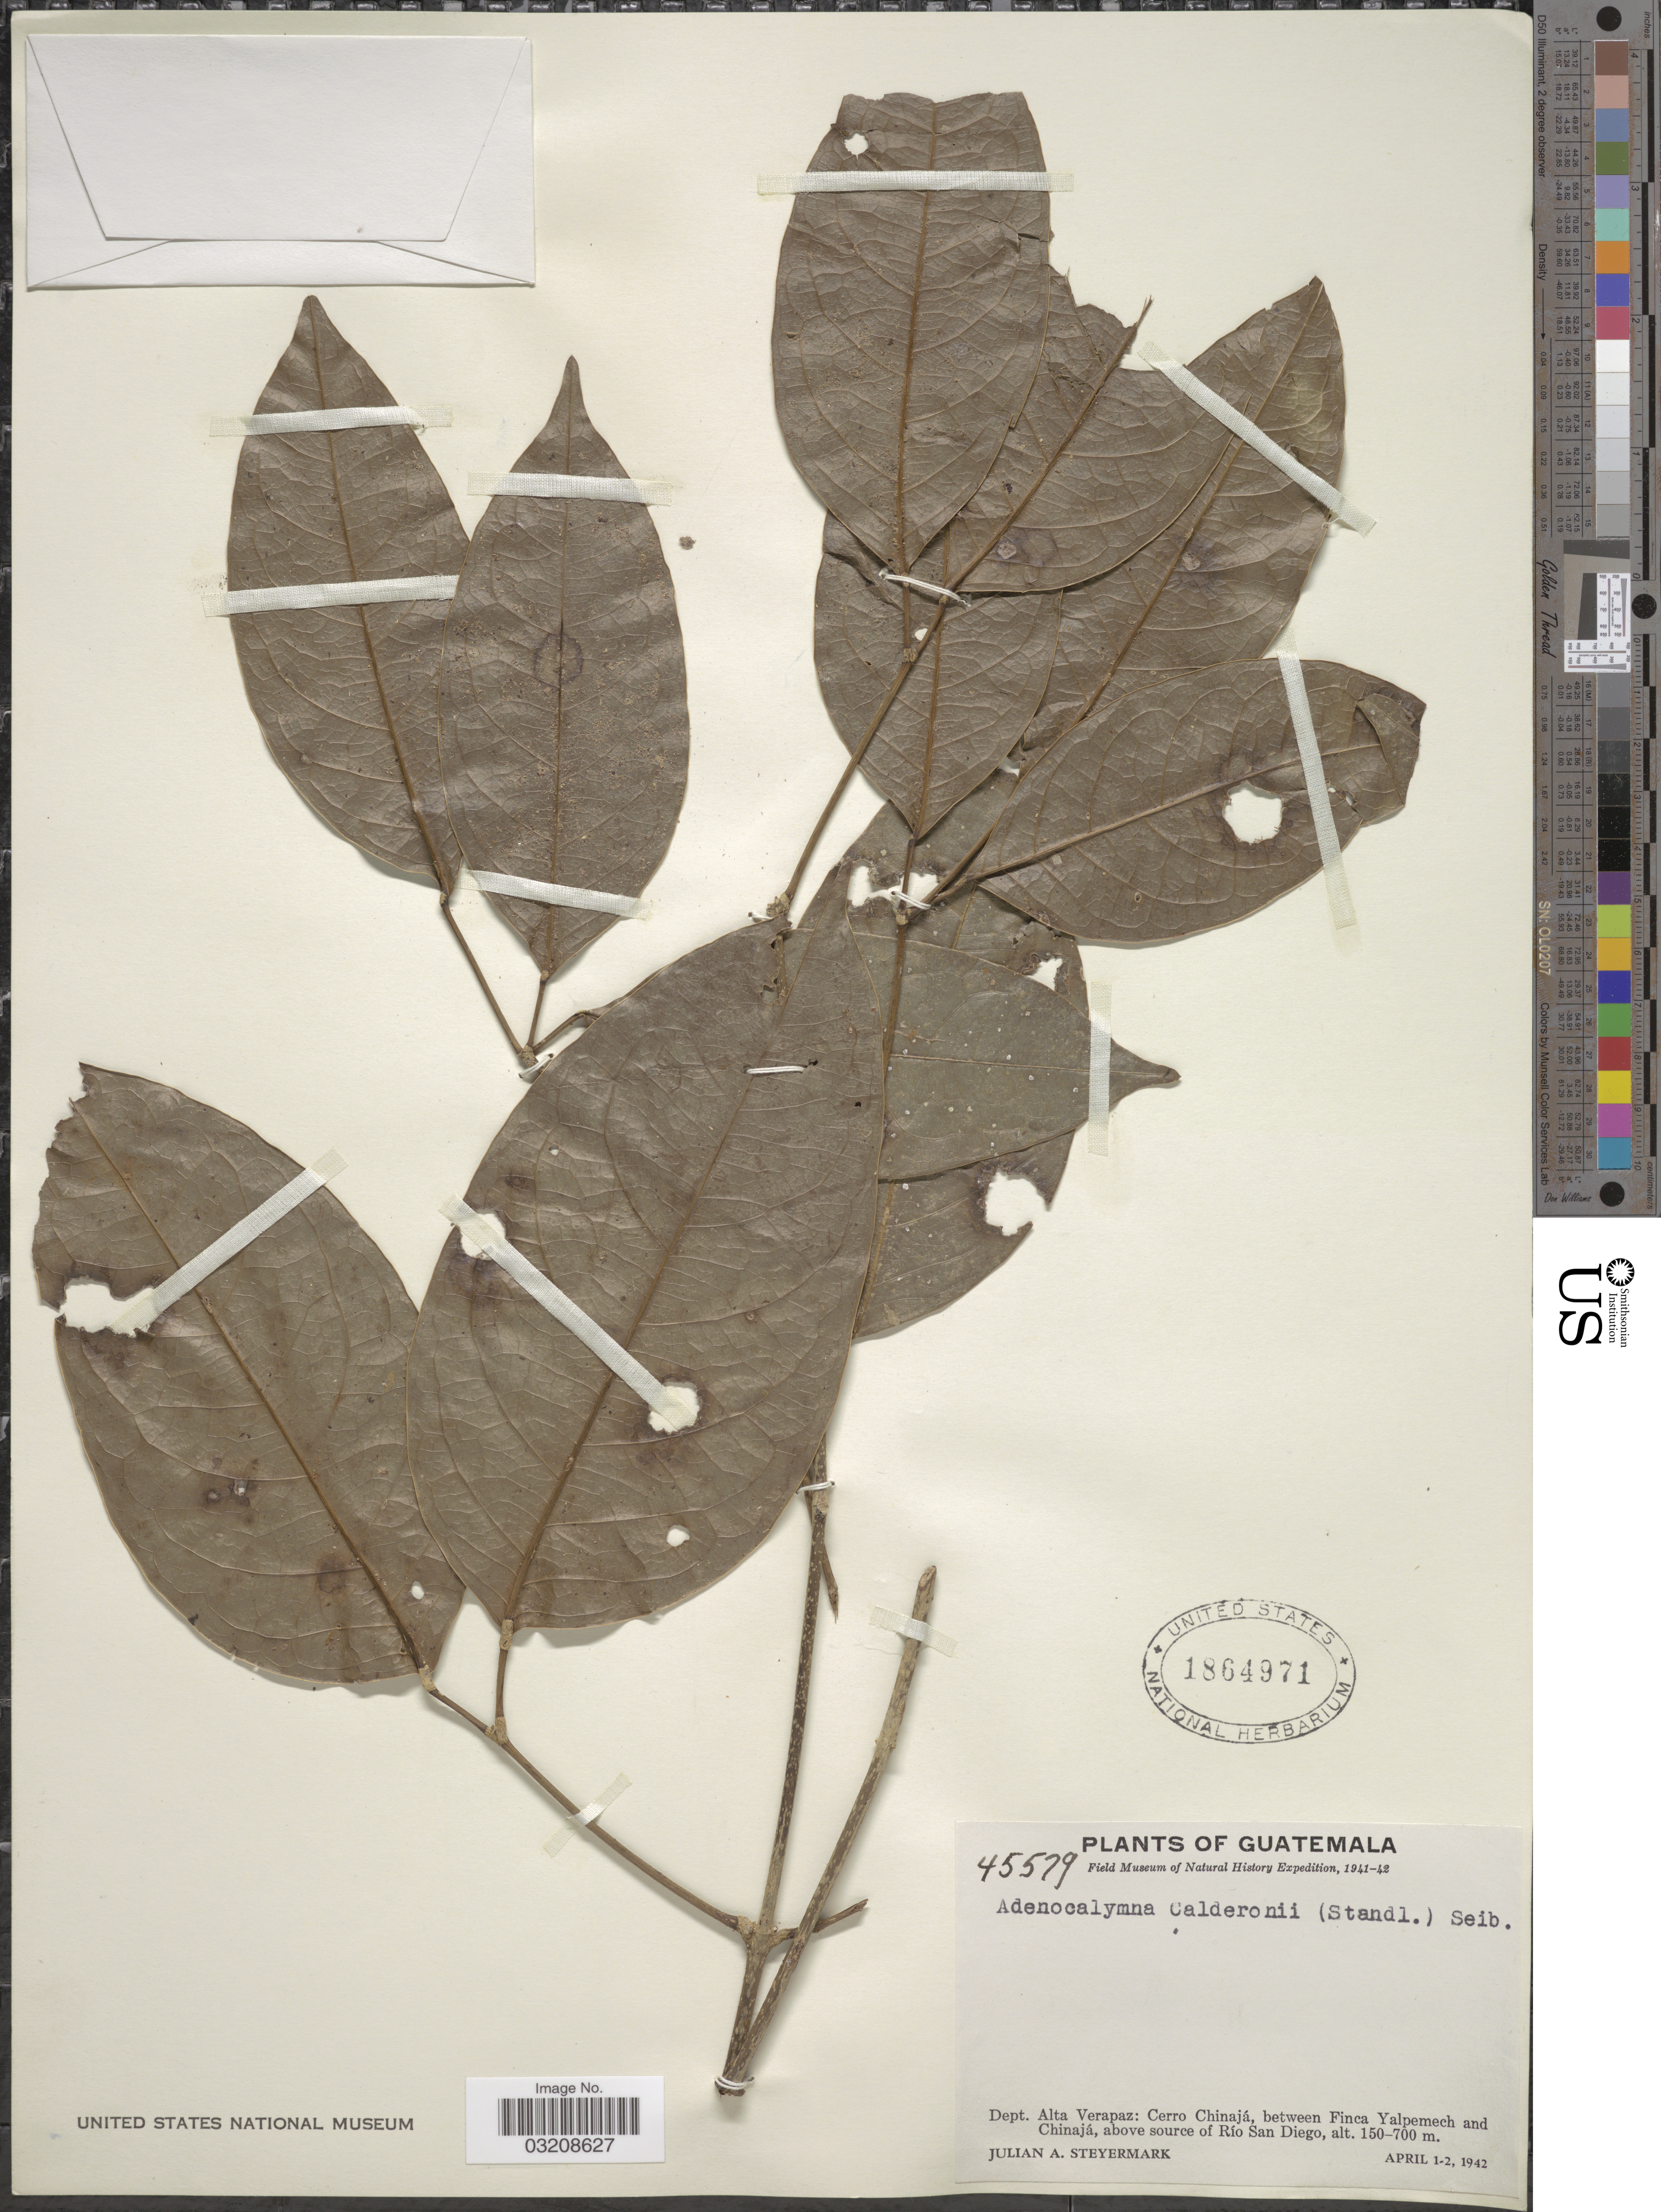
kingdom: Plantae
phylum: Tracheophyta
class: Magnoliopsida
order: Lamiales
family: Bignoniaceae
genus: Adenocalymma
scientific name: Adenocalymma calderonii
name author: (Standl.) Seibert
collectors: J. Steyermark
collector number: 45579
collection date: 1942-04-01/1942-04-02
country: Guatemala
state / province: Alta Verapaz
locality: Dept. Alta Verapaz: Cerro Chinajá, between Finca Yalpemech and Chinajá, above source of Río San Diego.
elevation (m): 150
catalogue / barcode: US 1864971